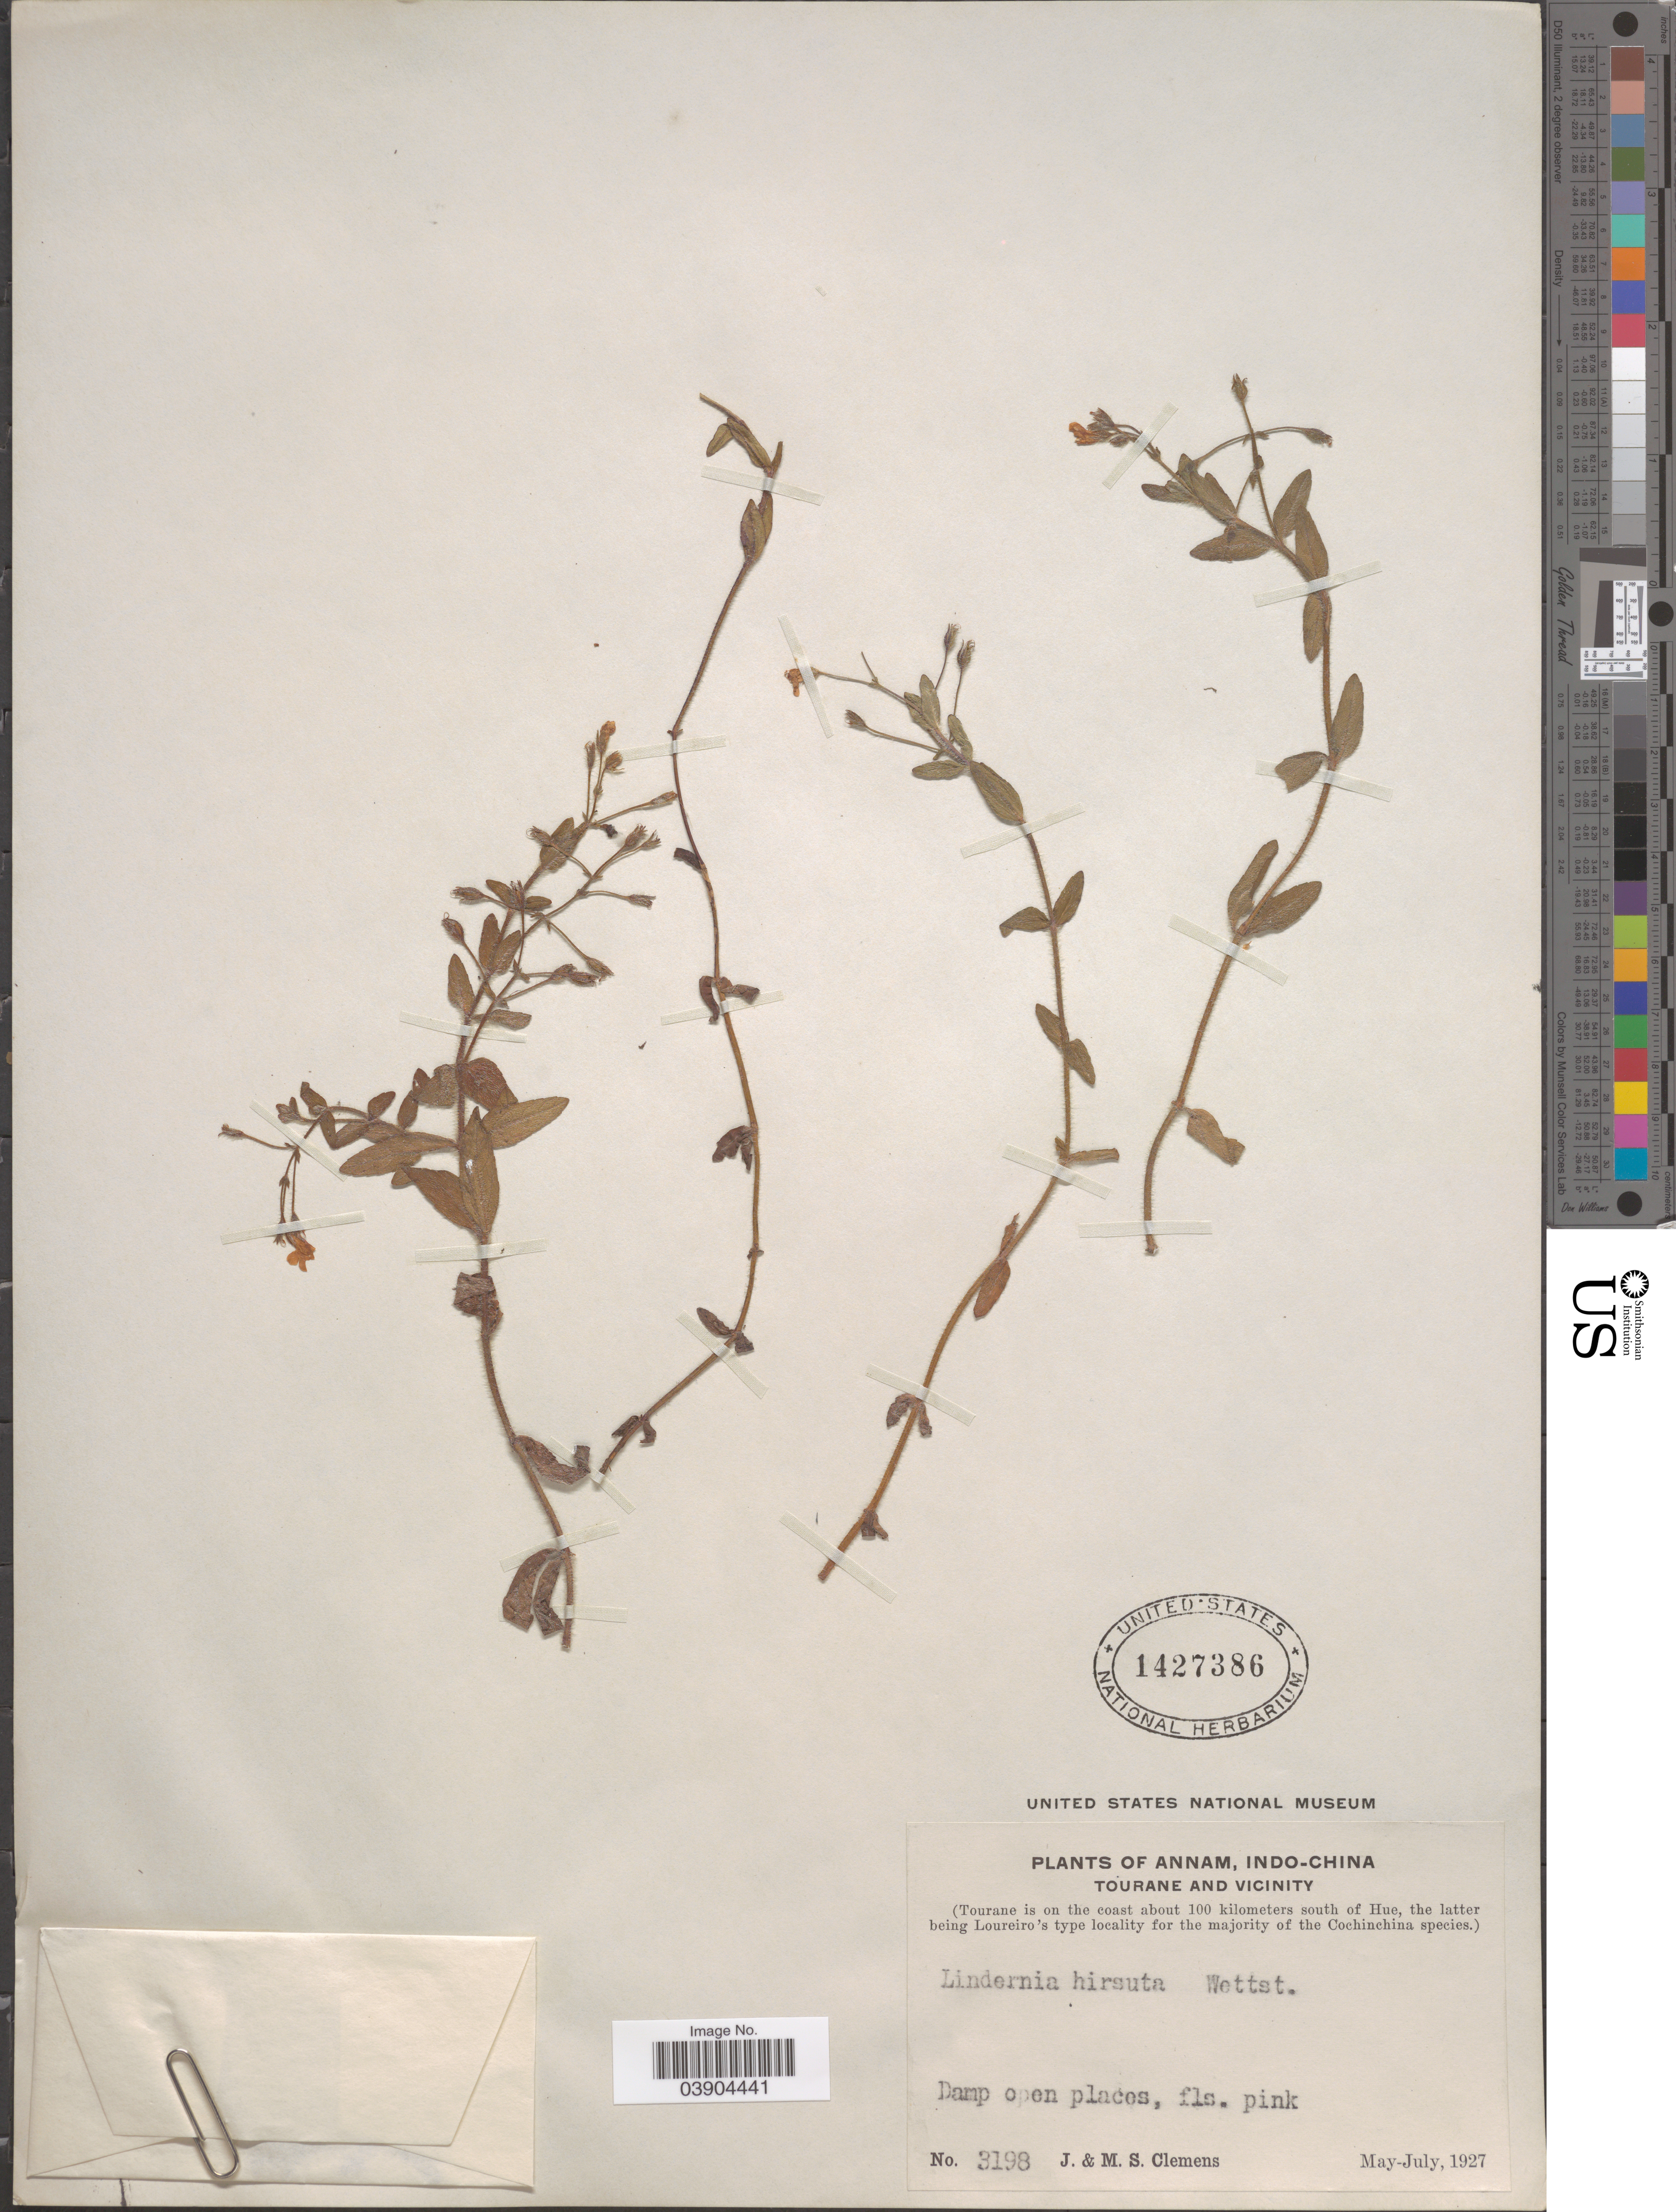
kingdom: Plantae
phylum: Tracheophyta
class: Magnoliopsida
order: Lamiales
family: Linderniaceae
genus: Lindernia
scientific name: Lindernia hirsuta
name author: (Benth.) Wettst.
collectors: J. Clemens & M. S. Clemens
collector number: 3198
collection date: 1927-05/1927-07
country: Vietnam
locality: Annam, Indo-china. Tourane and Vicinity. (Tourane is on the coast about 100 kilometers south of Hue.).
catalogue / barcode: US 1427386